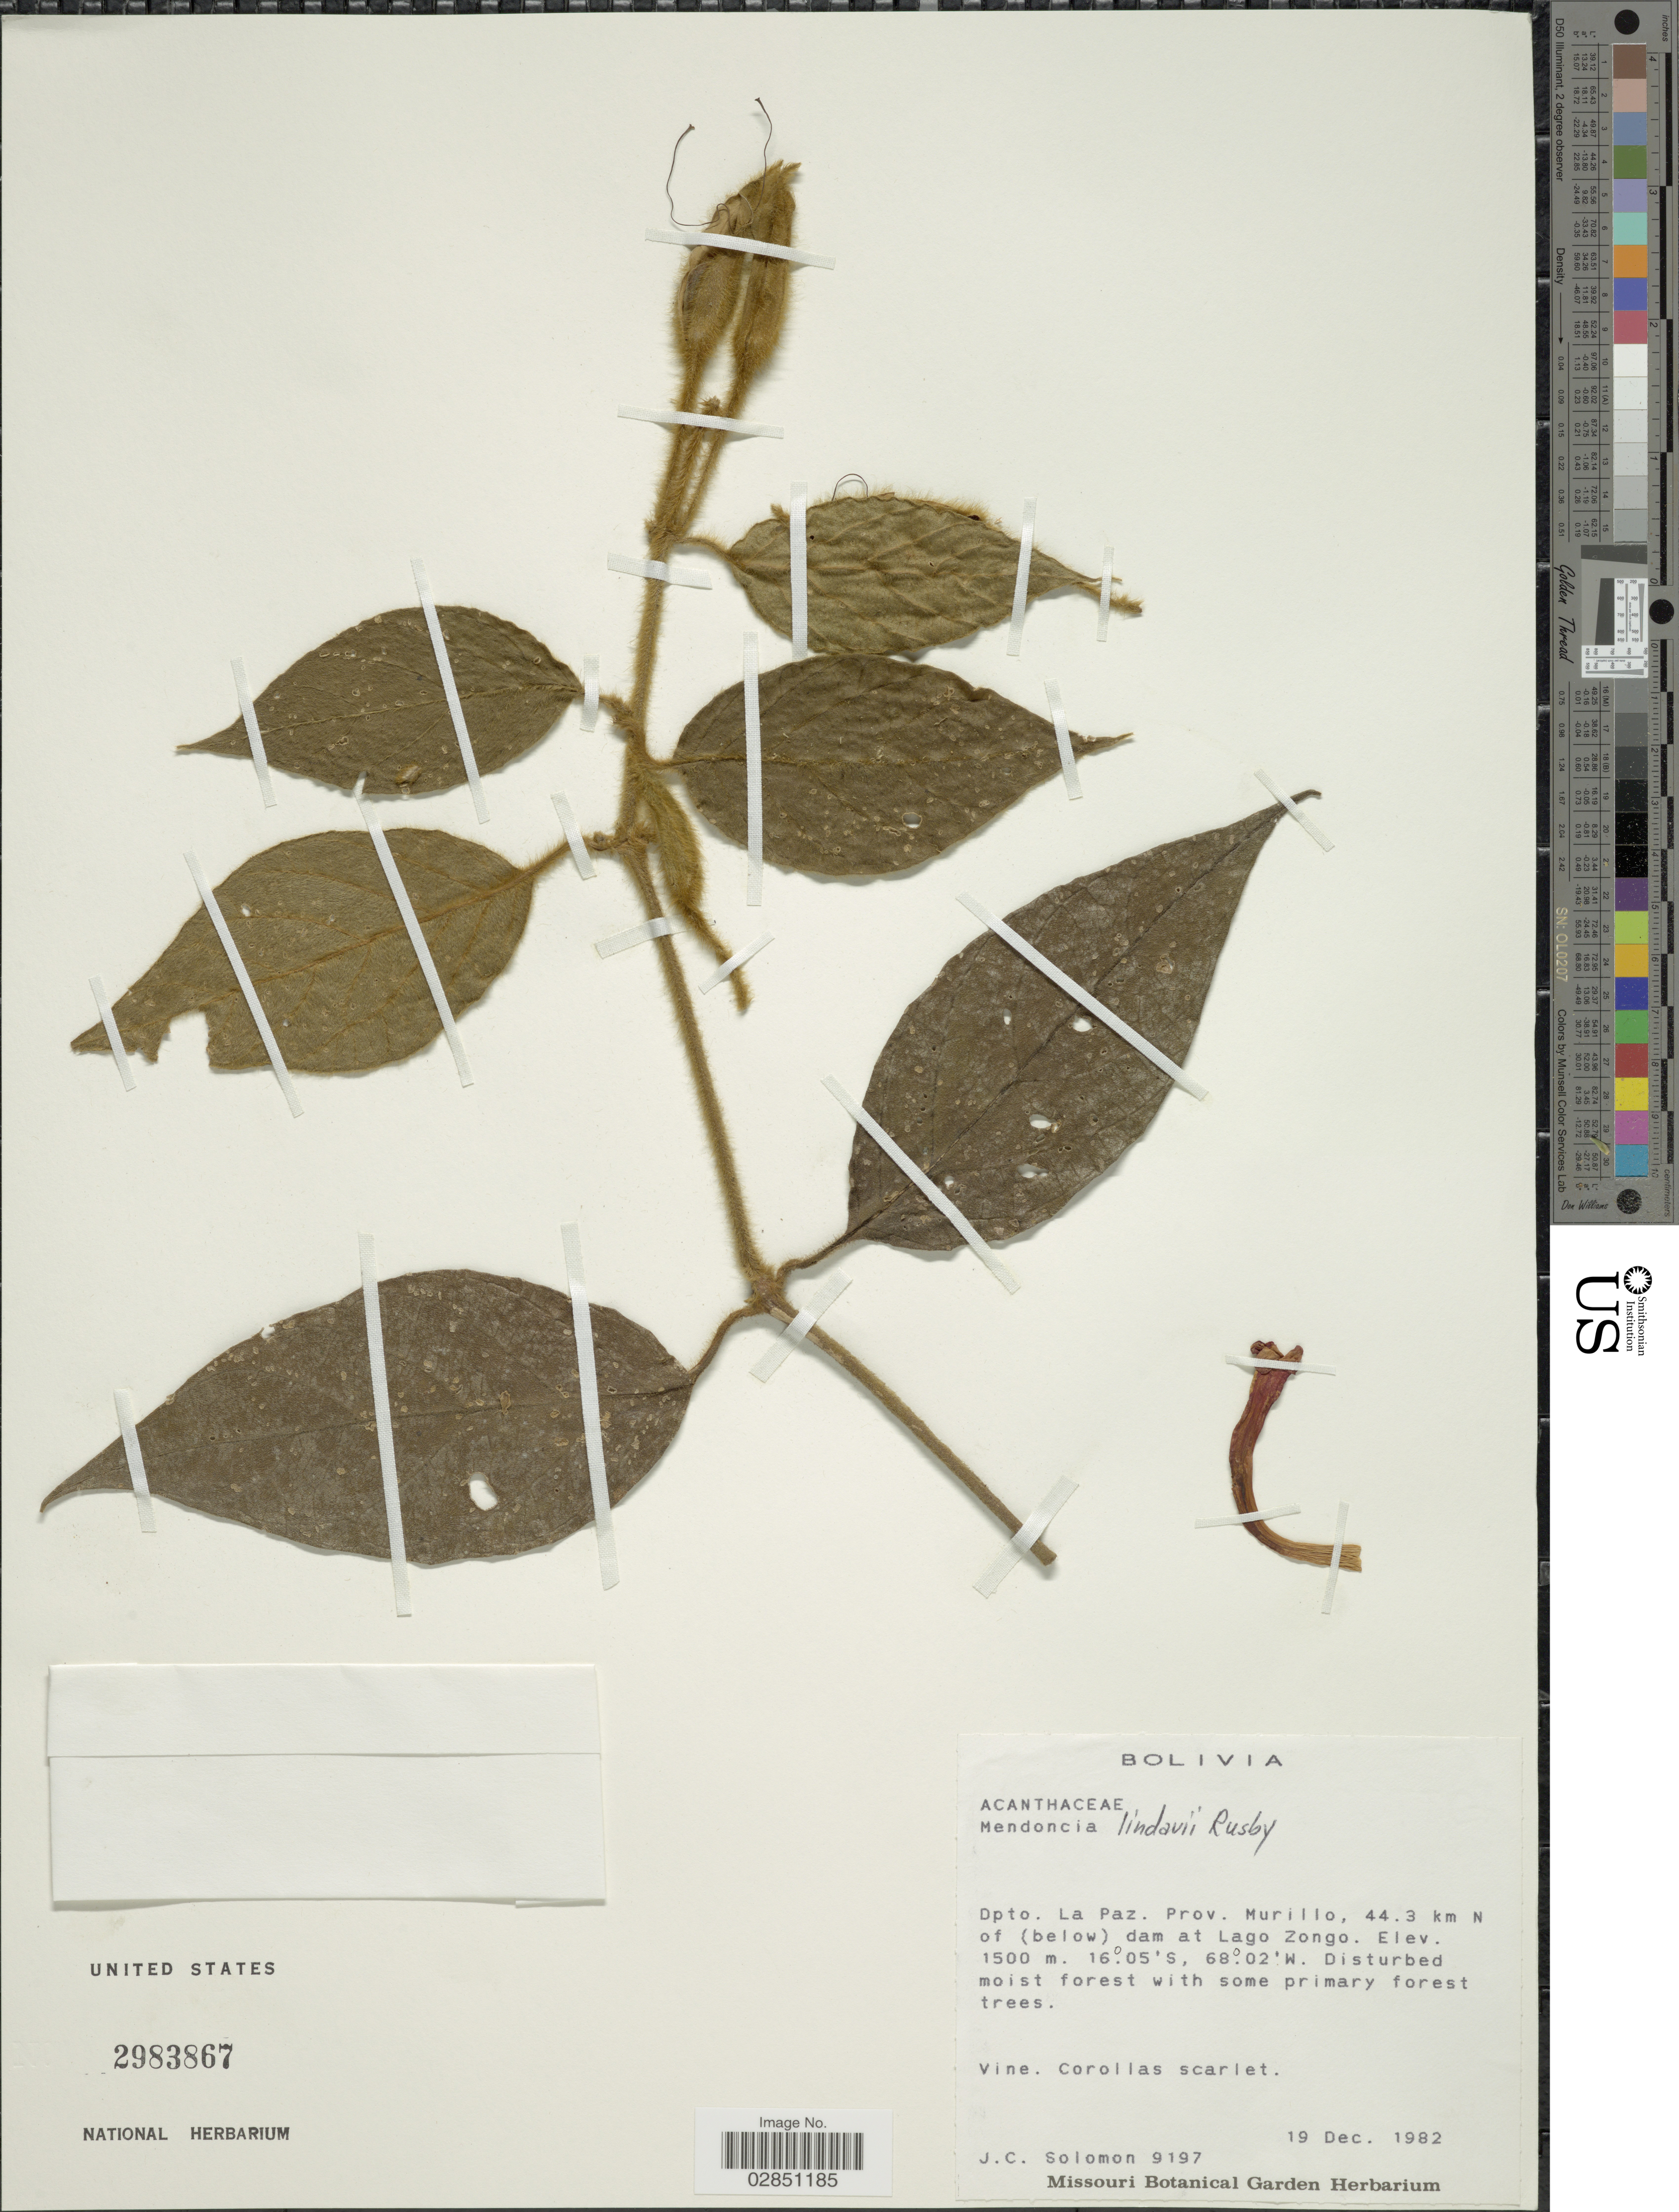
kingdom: Plantae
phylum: Tracheophyta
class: Magnoliopsida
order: Lamiales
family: Acanthaceae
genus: Mendoncia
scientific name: Mendoncia lindavii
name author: Rusby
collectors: J. C. Solomon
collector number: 9197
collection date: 1982-12-19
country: Bolivia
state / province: La Paz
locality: Dpto. La Paz. Prov. Murillo, 44.3 km N of (below) dam at Lago Zongo.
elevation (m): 1500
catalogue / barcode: US 2983867